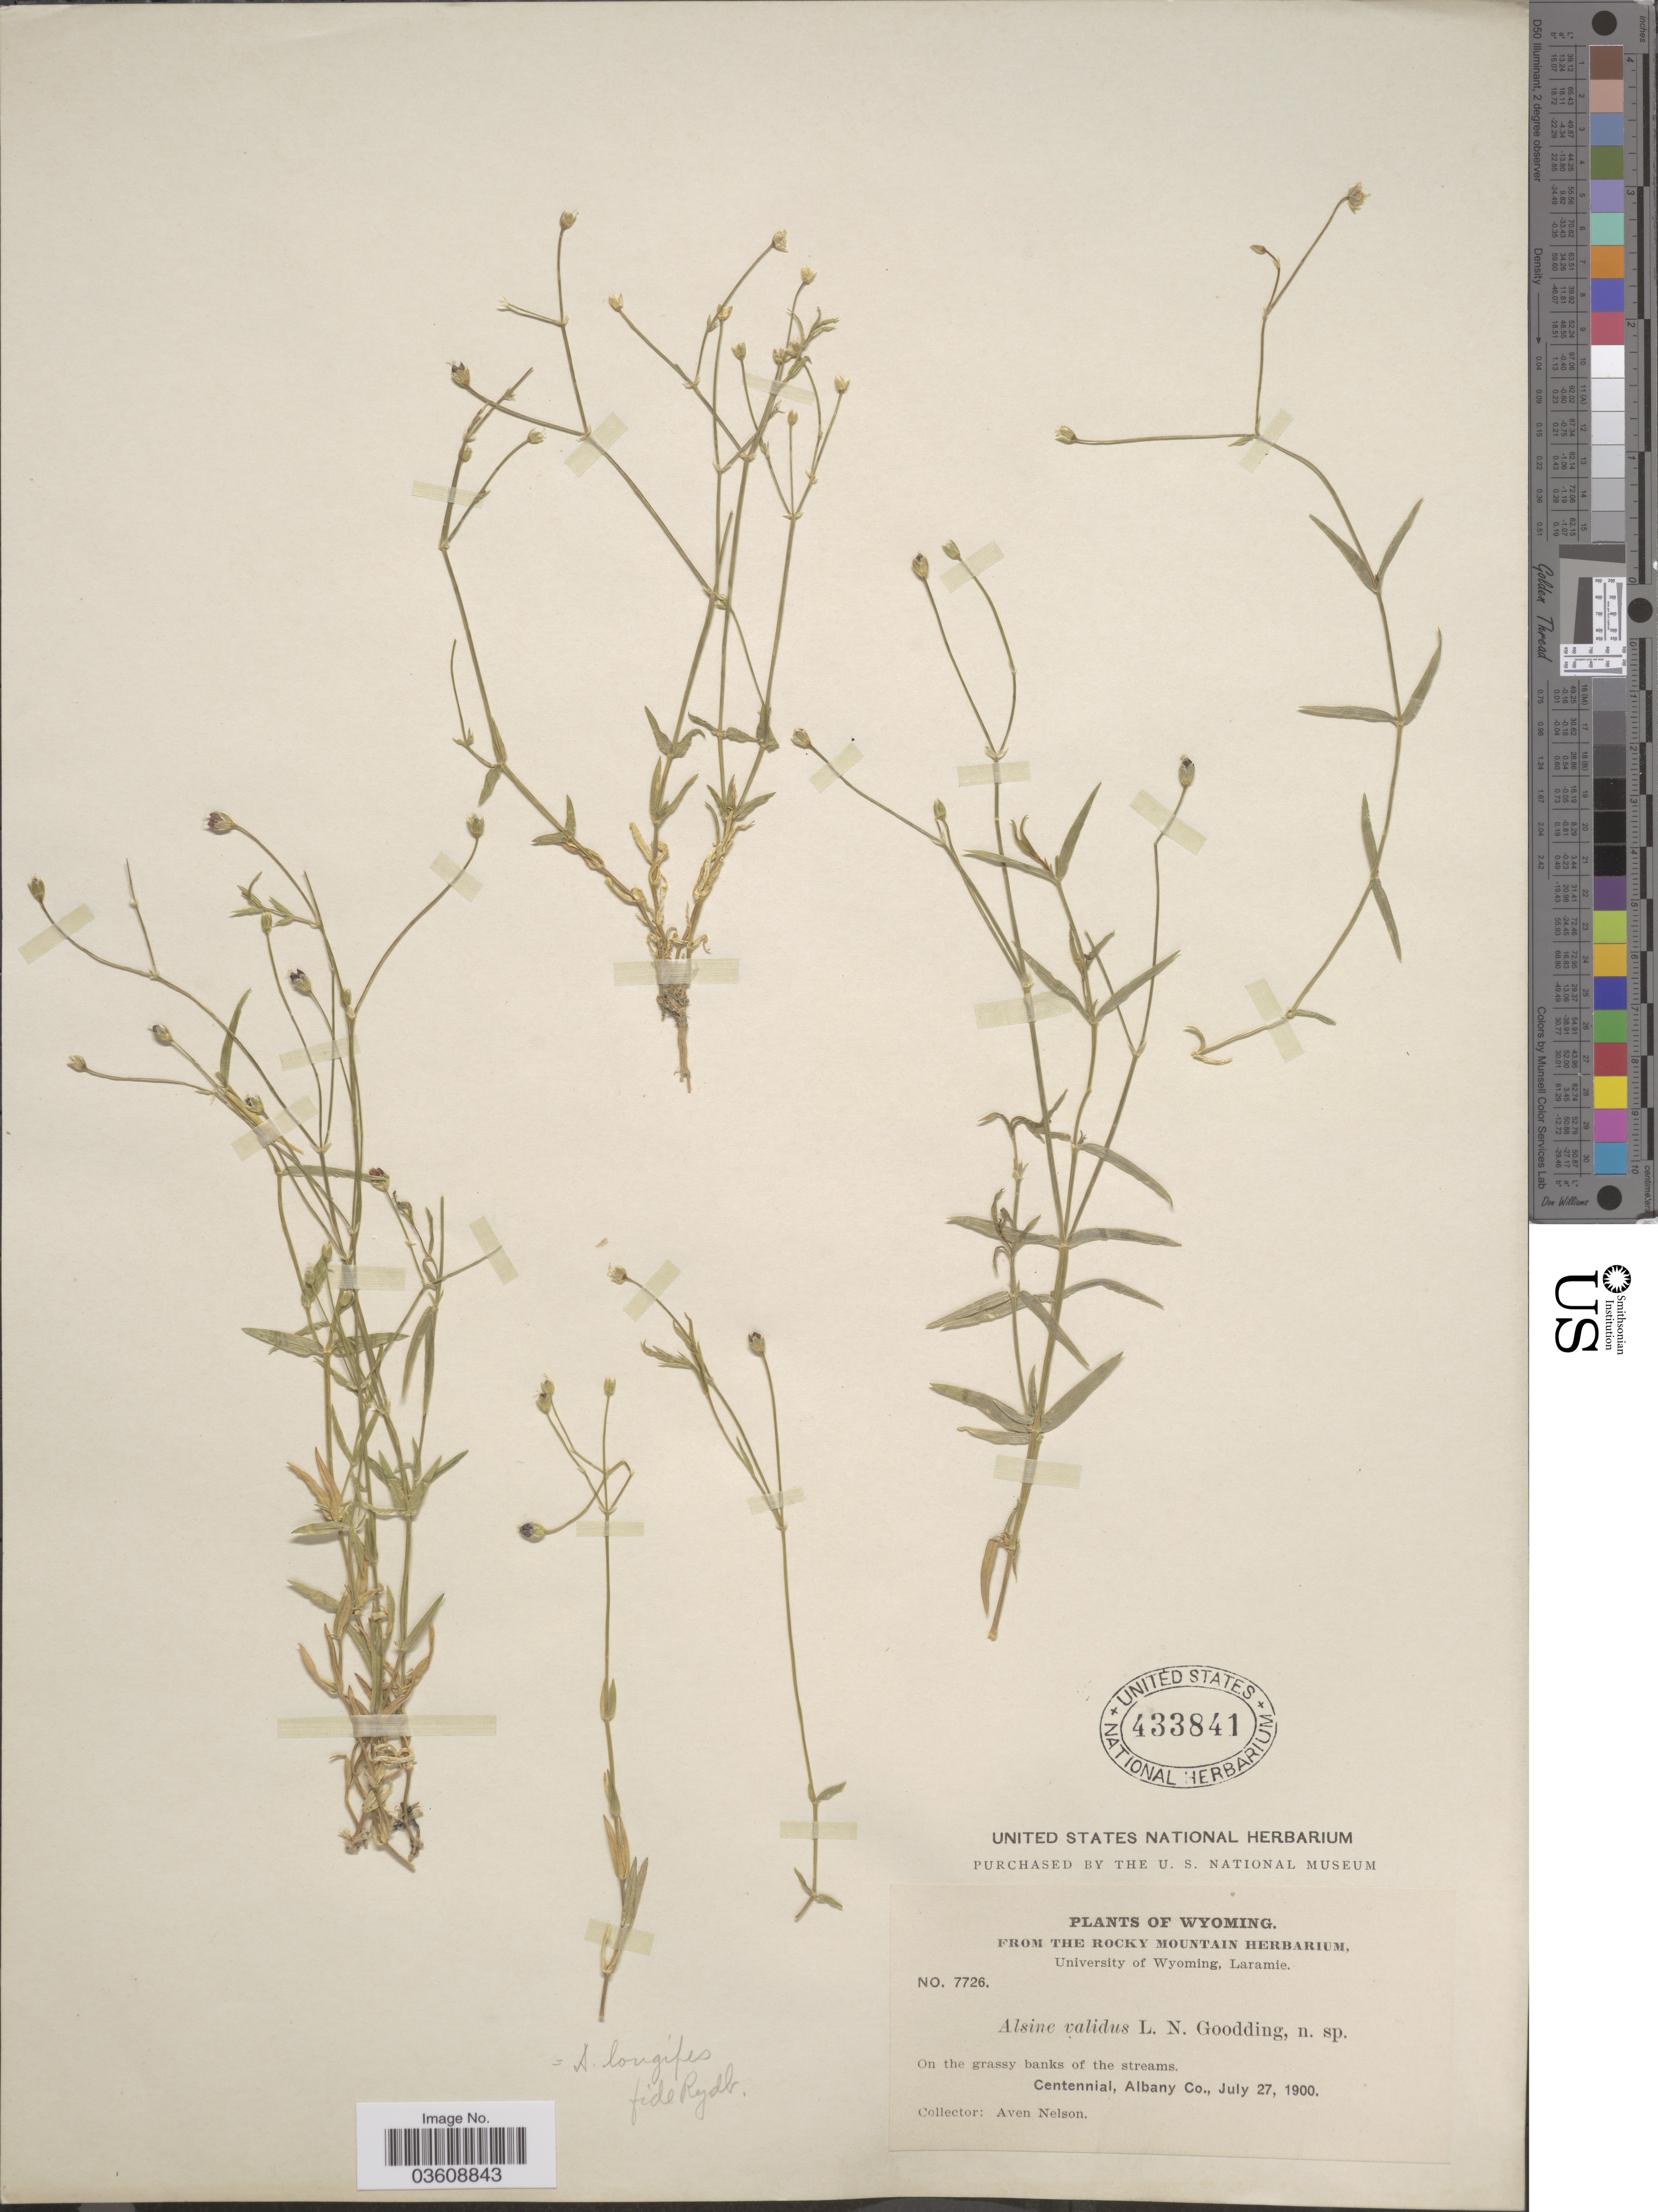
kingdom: Plantae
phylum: Tracheophyta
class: Magnoliopsida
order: Caryophyllales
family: Caryophyllaceae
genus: Stellaria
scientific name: Stellaria longipes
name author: Goldie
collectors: A. Nelson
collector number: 7726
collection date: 1900-07-27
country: United States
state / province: Wyoming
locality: Centennial, Albany Co.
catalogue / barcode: US 433841